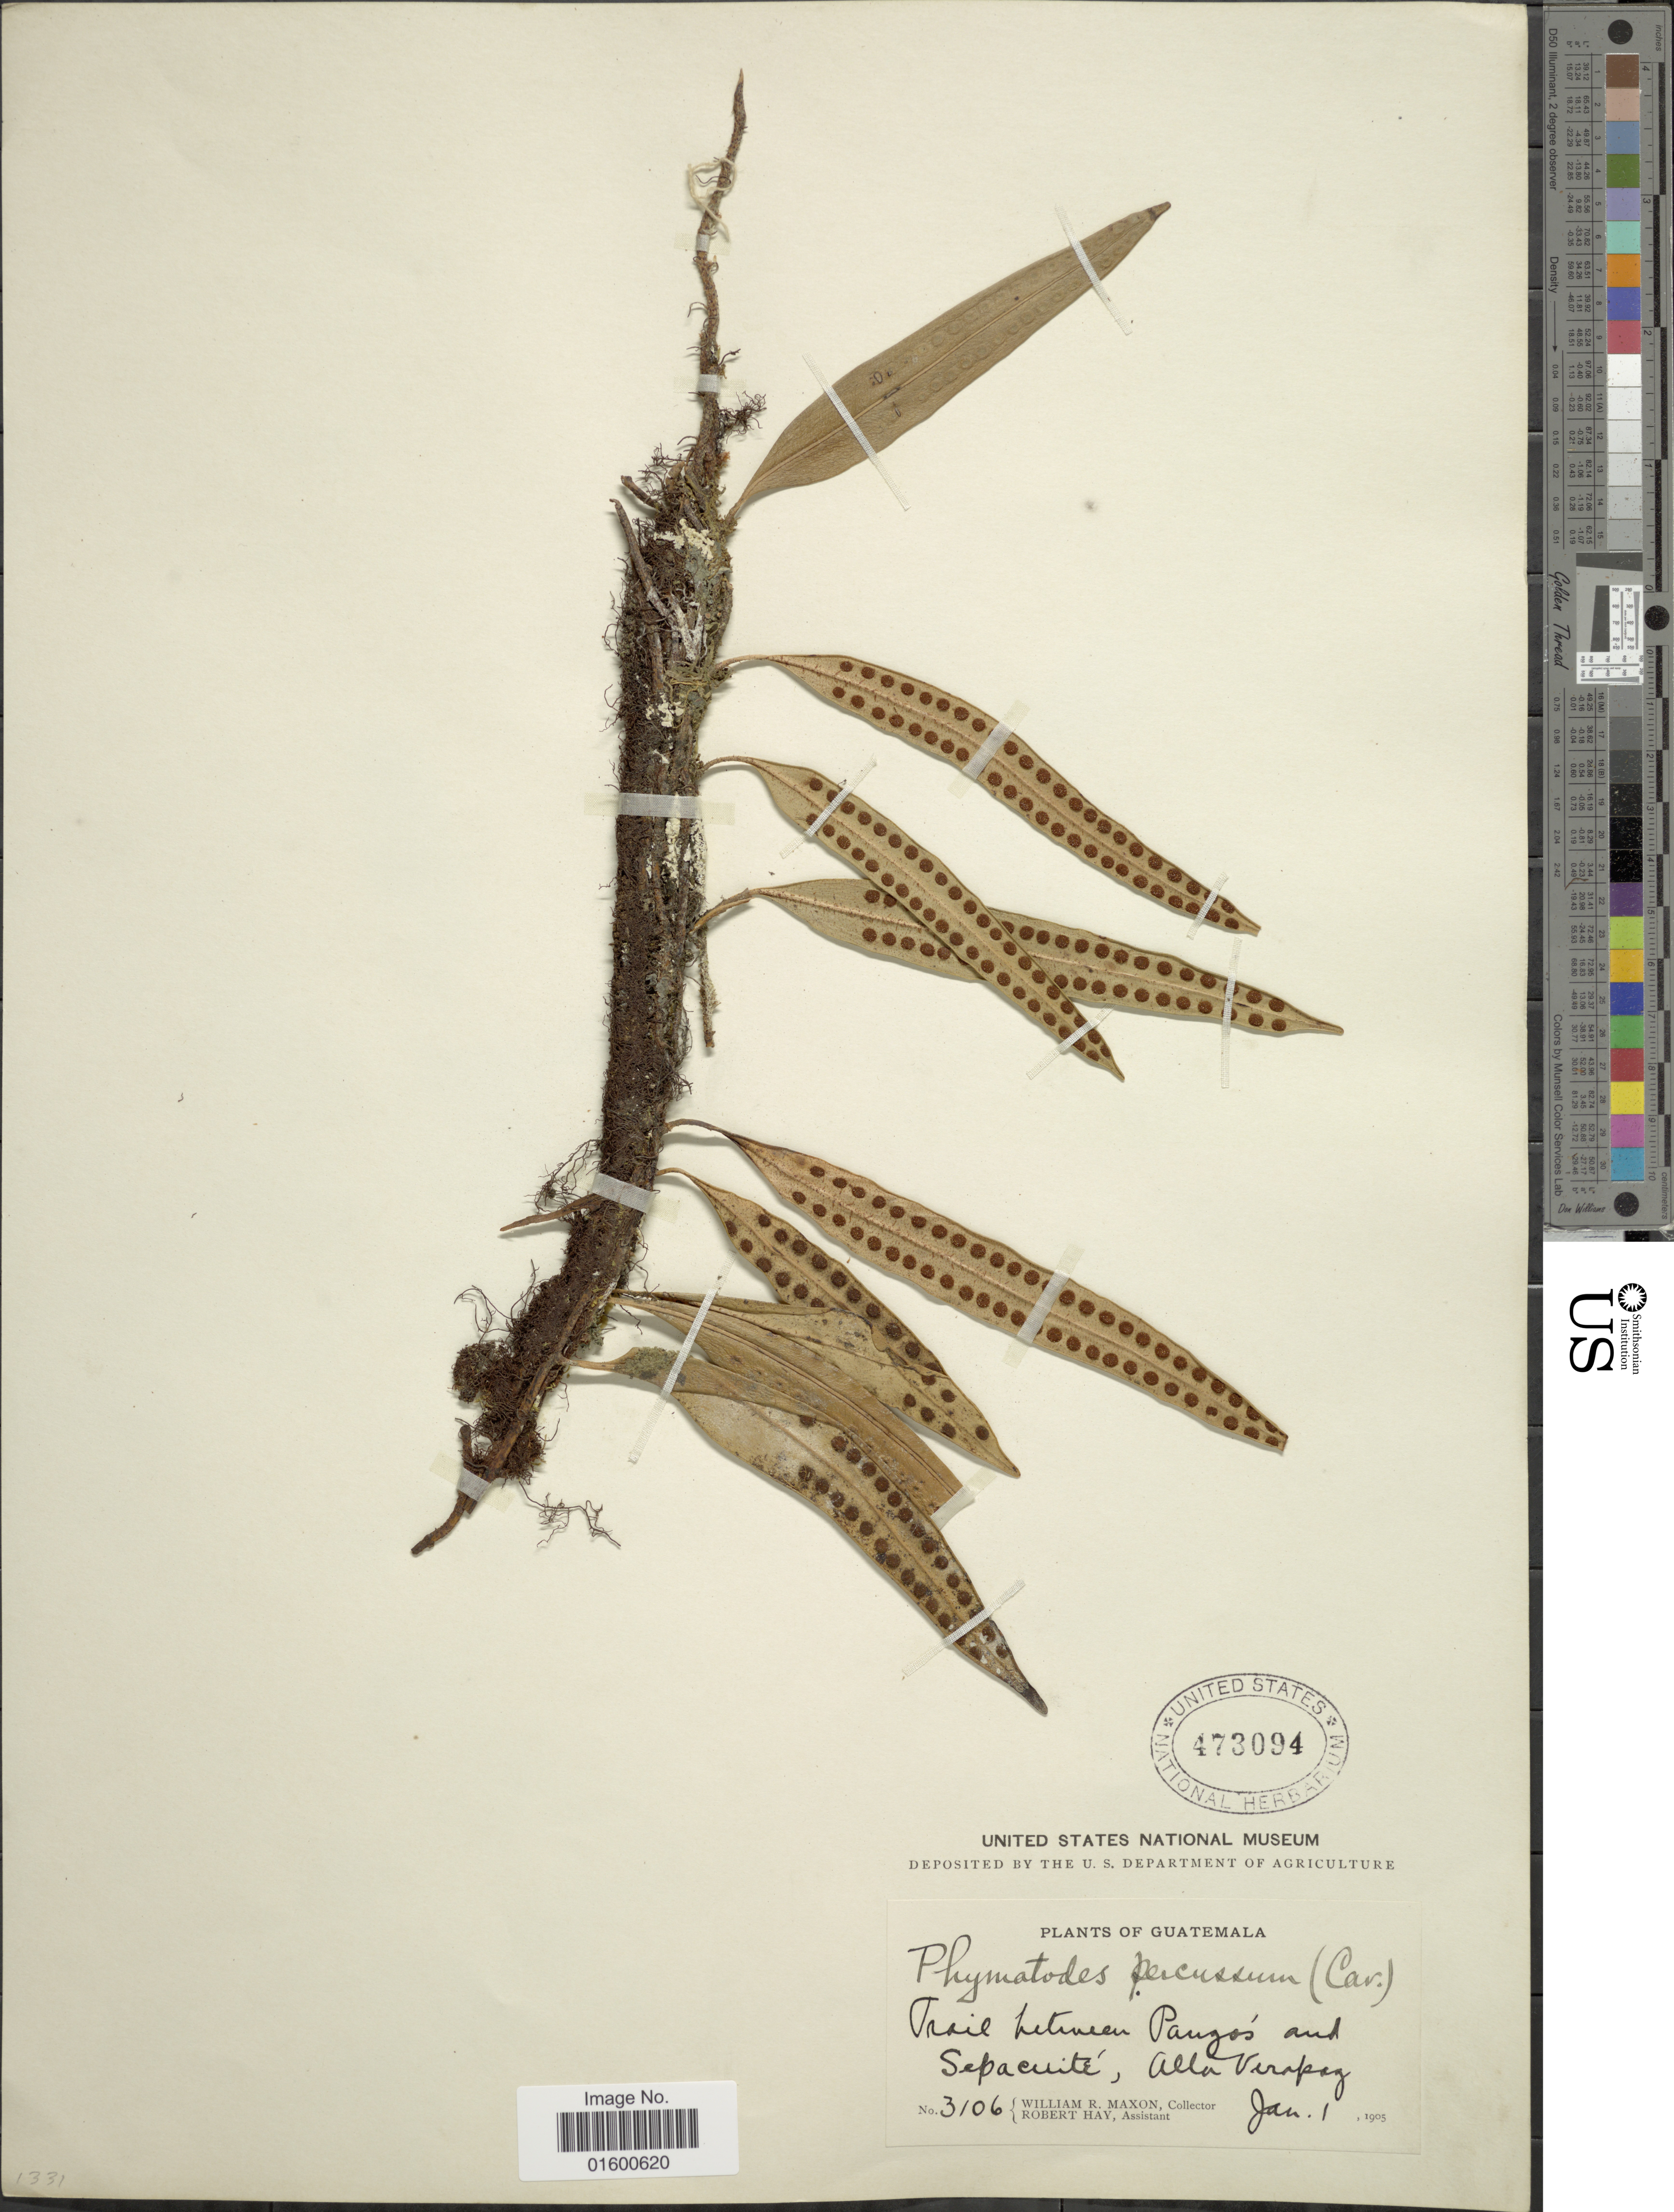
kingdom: Plantae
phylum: Tracheophyta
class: Polypodiopsida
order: Polypodiales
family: Polypodiaceae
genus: Microgramma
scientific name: Microgramma percussa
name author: (Cav.) de la Sota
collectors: W. R. Maxon & R. H. Hay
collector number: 3106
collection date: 1905-01-01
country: Guatemala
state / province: Alta Verapaz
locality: Trail between Pangos and Sepacuite, Alta Verapaz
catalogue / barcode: US 473094